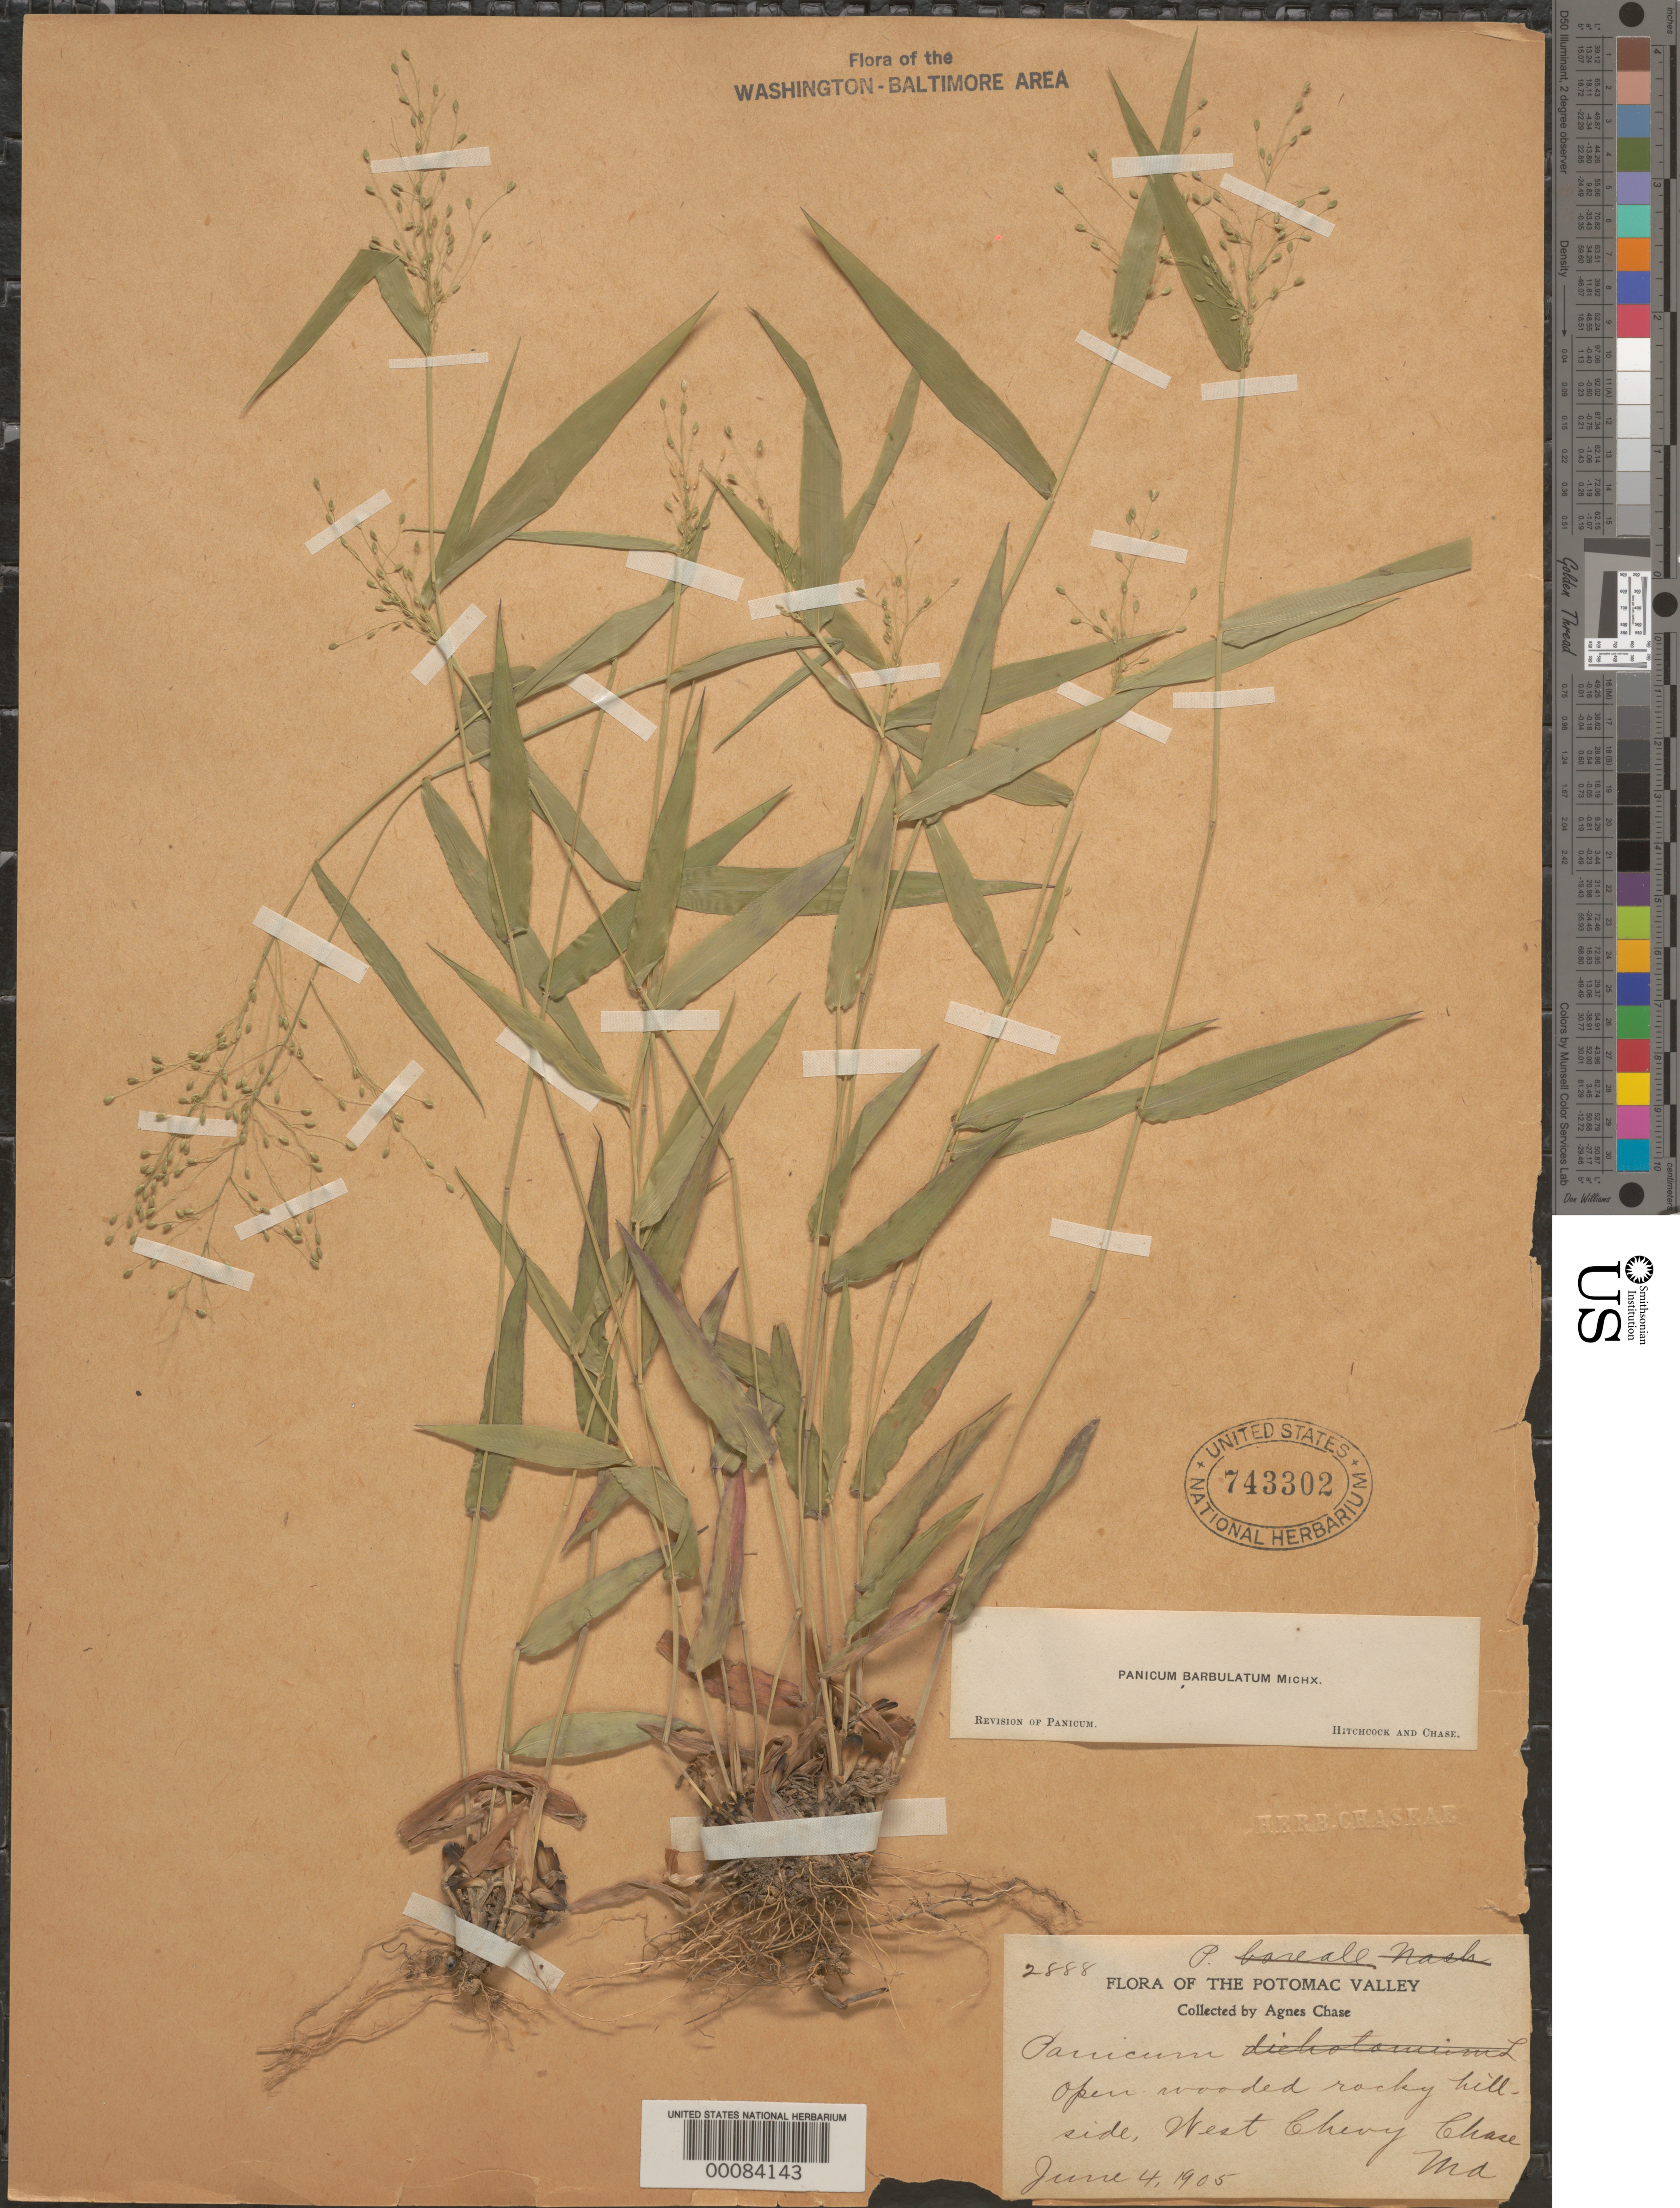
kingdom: Plantae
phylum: Tracheophyta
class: Liliopsida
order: Poales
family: Poaceae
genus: Dichanthelium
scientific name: Dichanthelium dichotomum var. dichotomum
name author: (L.) Gould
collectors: A. Chase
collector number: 2888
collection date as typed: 04 Jun 1905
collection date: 1905-06-04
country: United States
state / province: Maryland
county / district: Montgomery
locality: West Chevy Chase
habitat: Open, wooded, rocky hillside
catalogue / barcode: US 743302